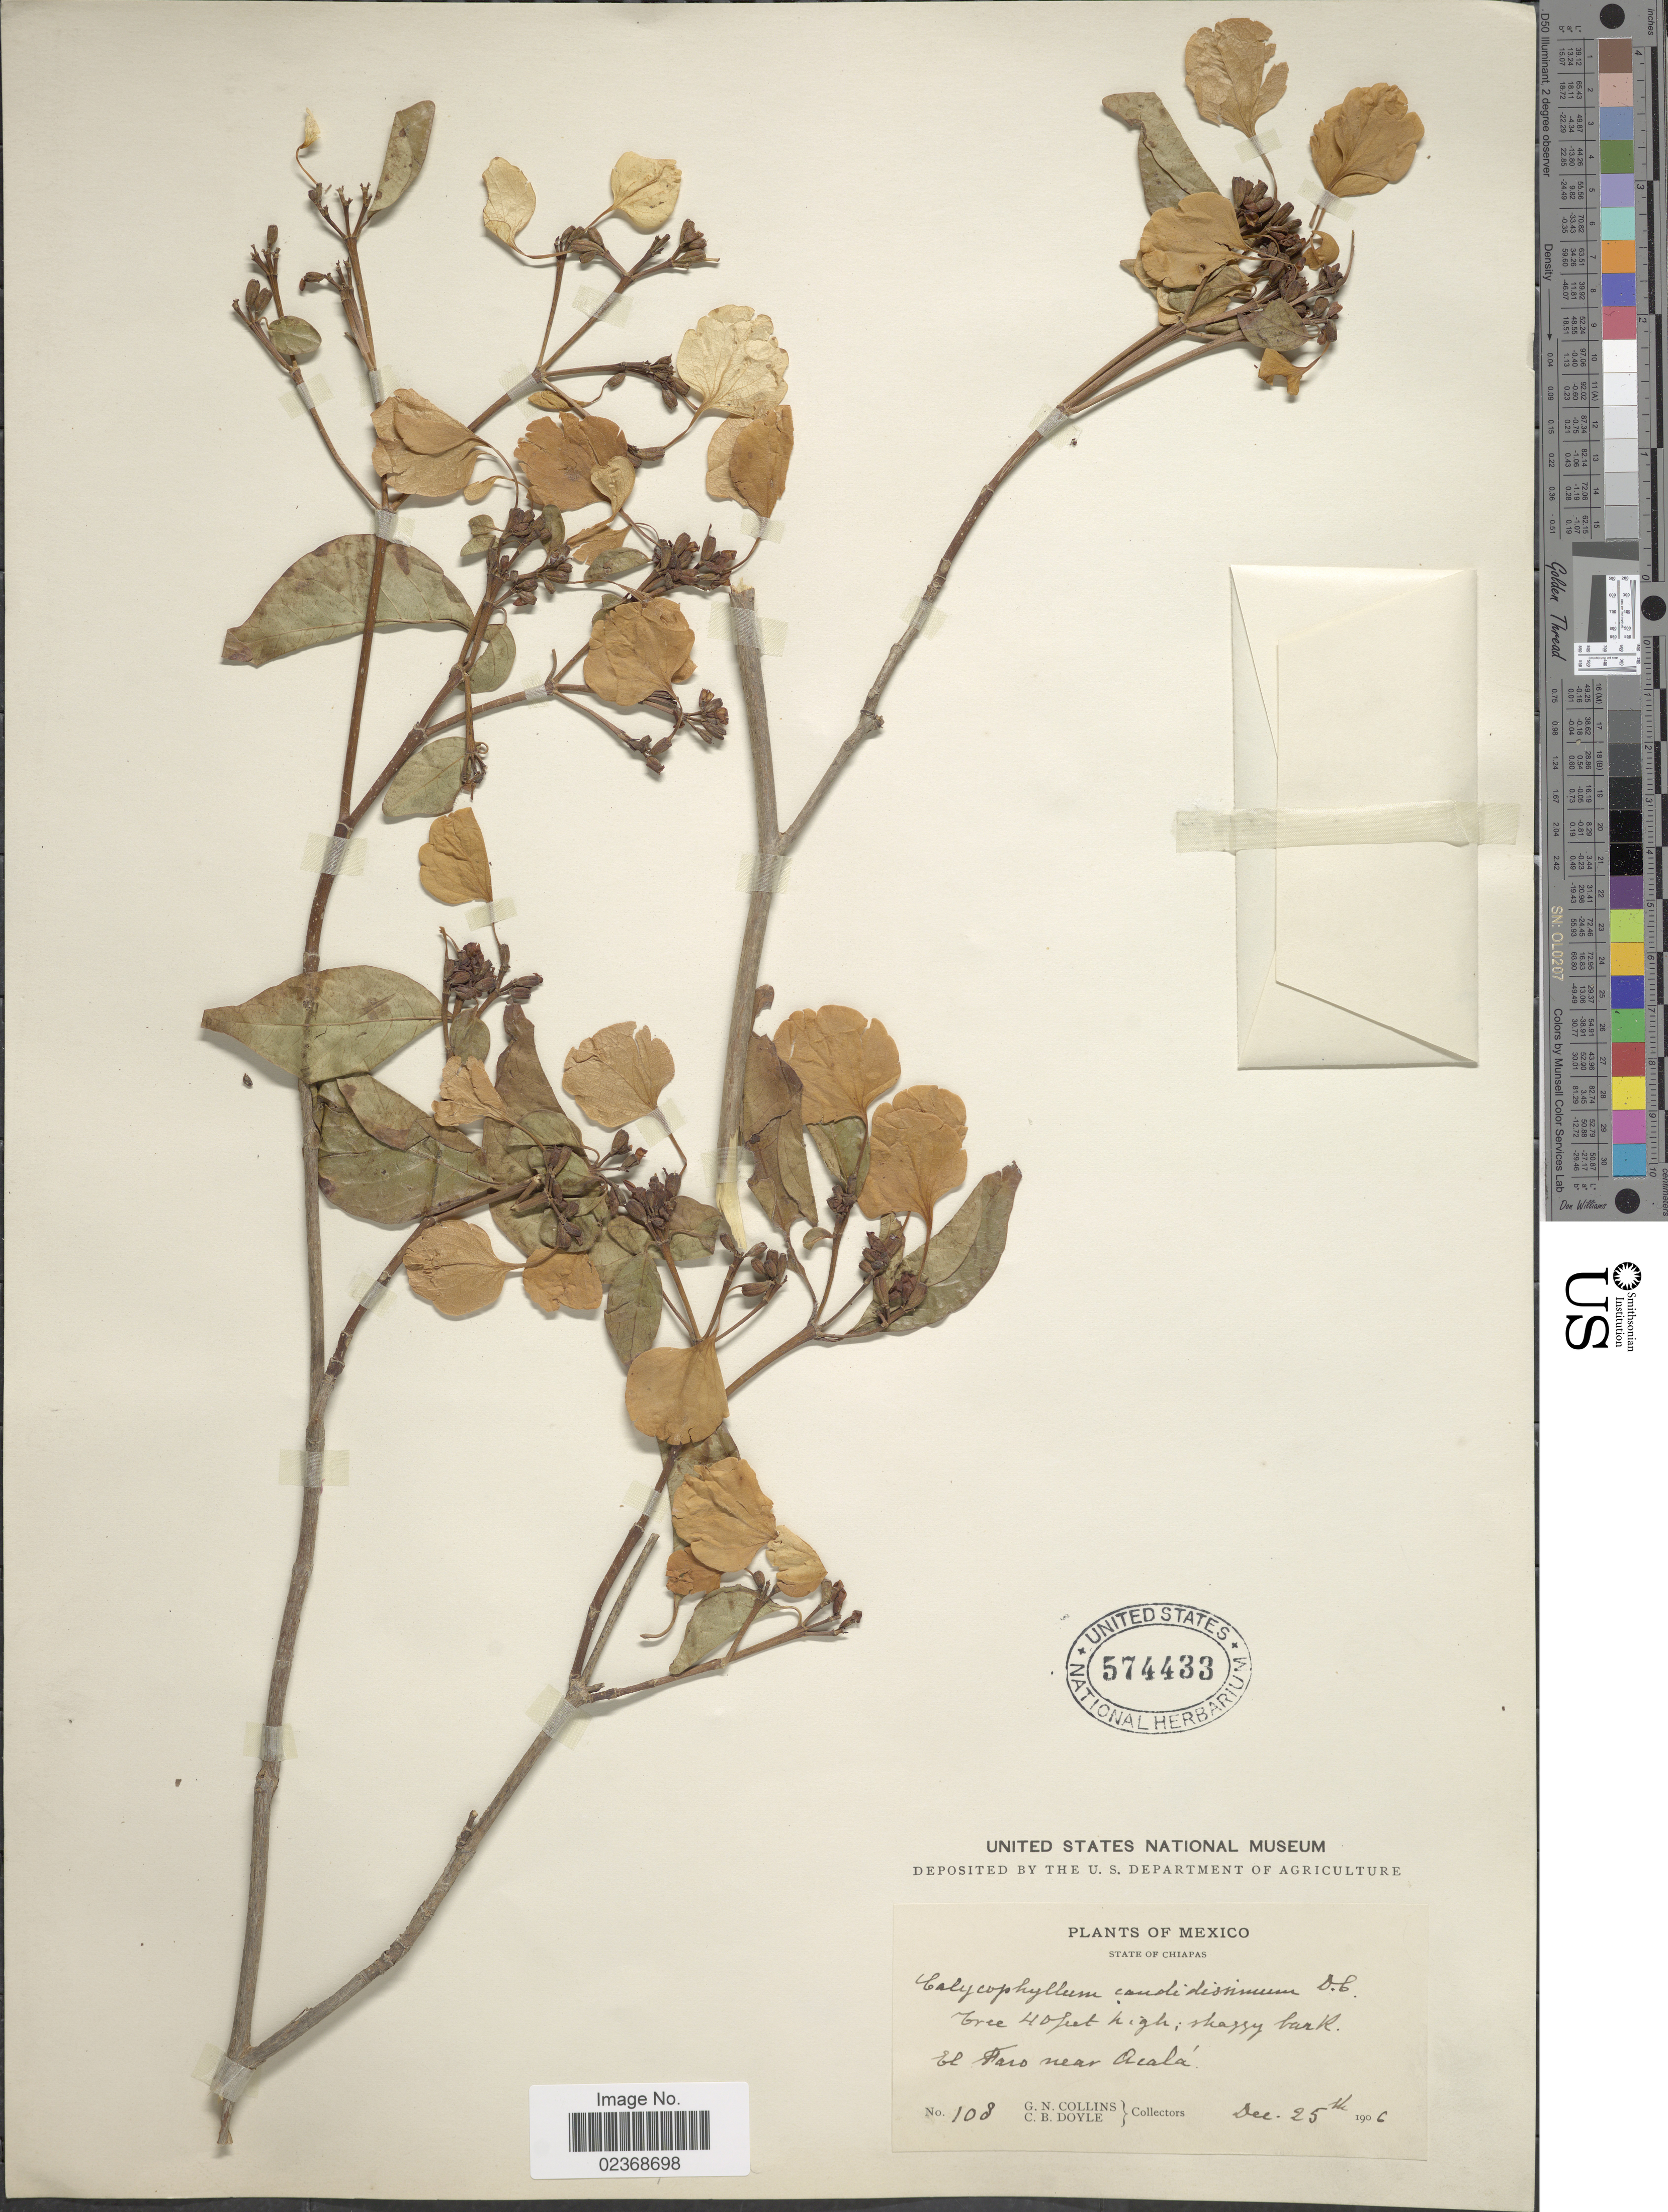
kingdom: Plantae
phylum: Tracheophyta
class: Magnoliopsida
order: Gentianales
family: Rubiaceae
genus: Calycophyllum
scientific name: Calycophyllum candidissimum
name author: (Vahl) DC.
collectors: G. Collins & C. Doyle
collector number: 108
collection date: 1906-12-25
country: Mexico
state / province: Chiapas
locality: El Faro near Acala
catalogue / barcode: US 574433